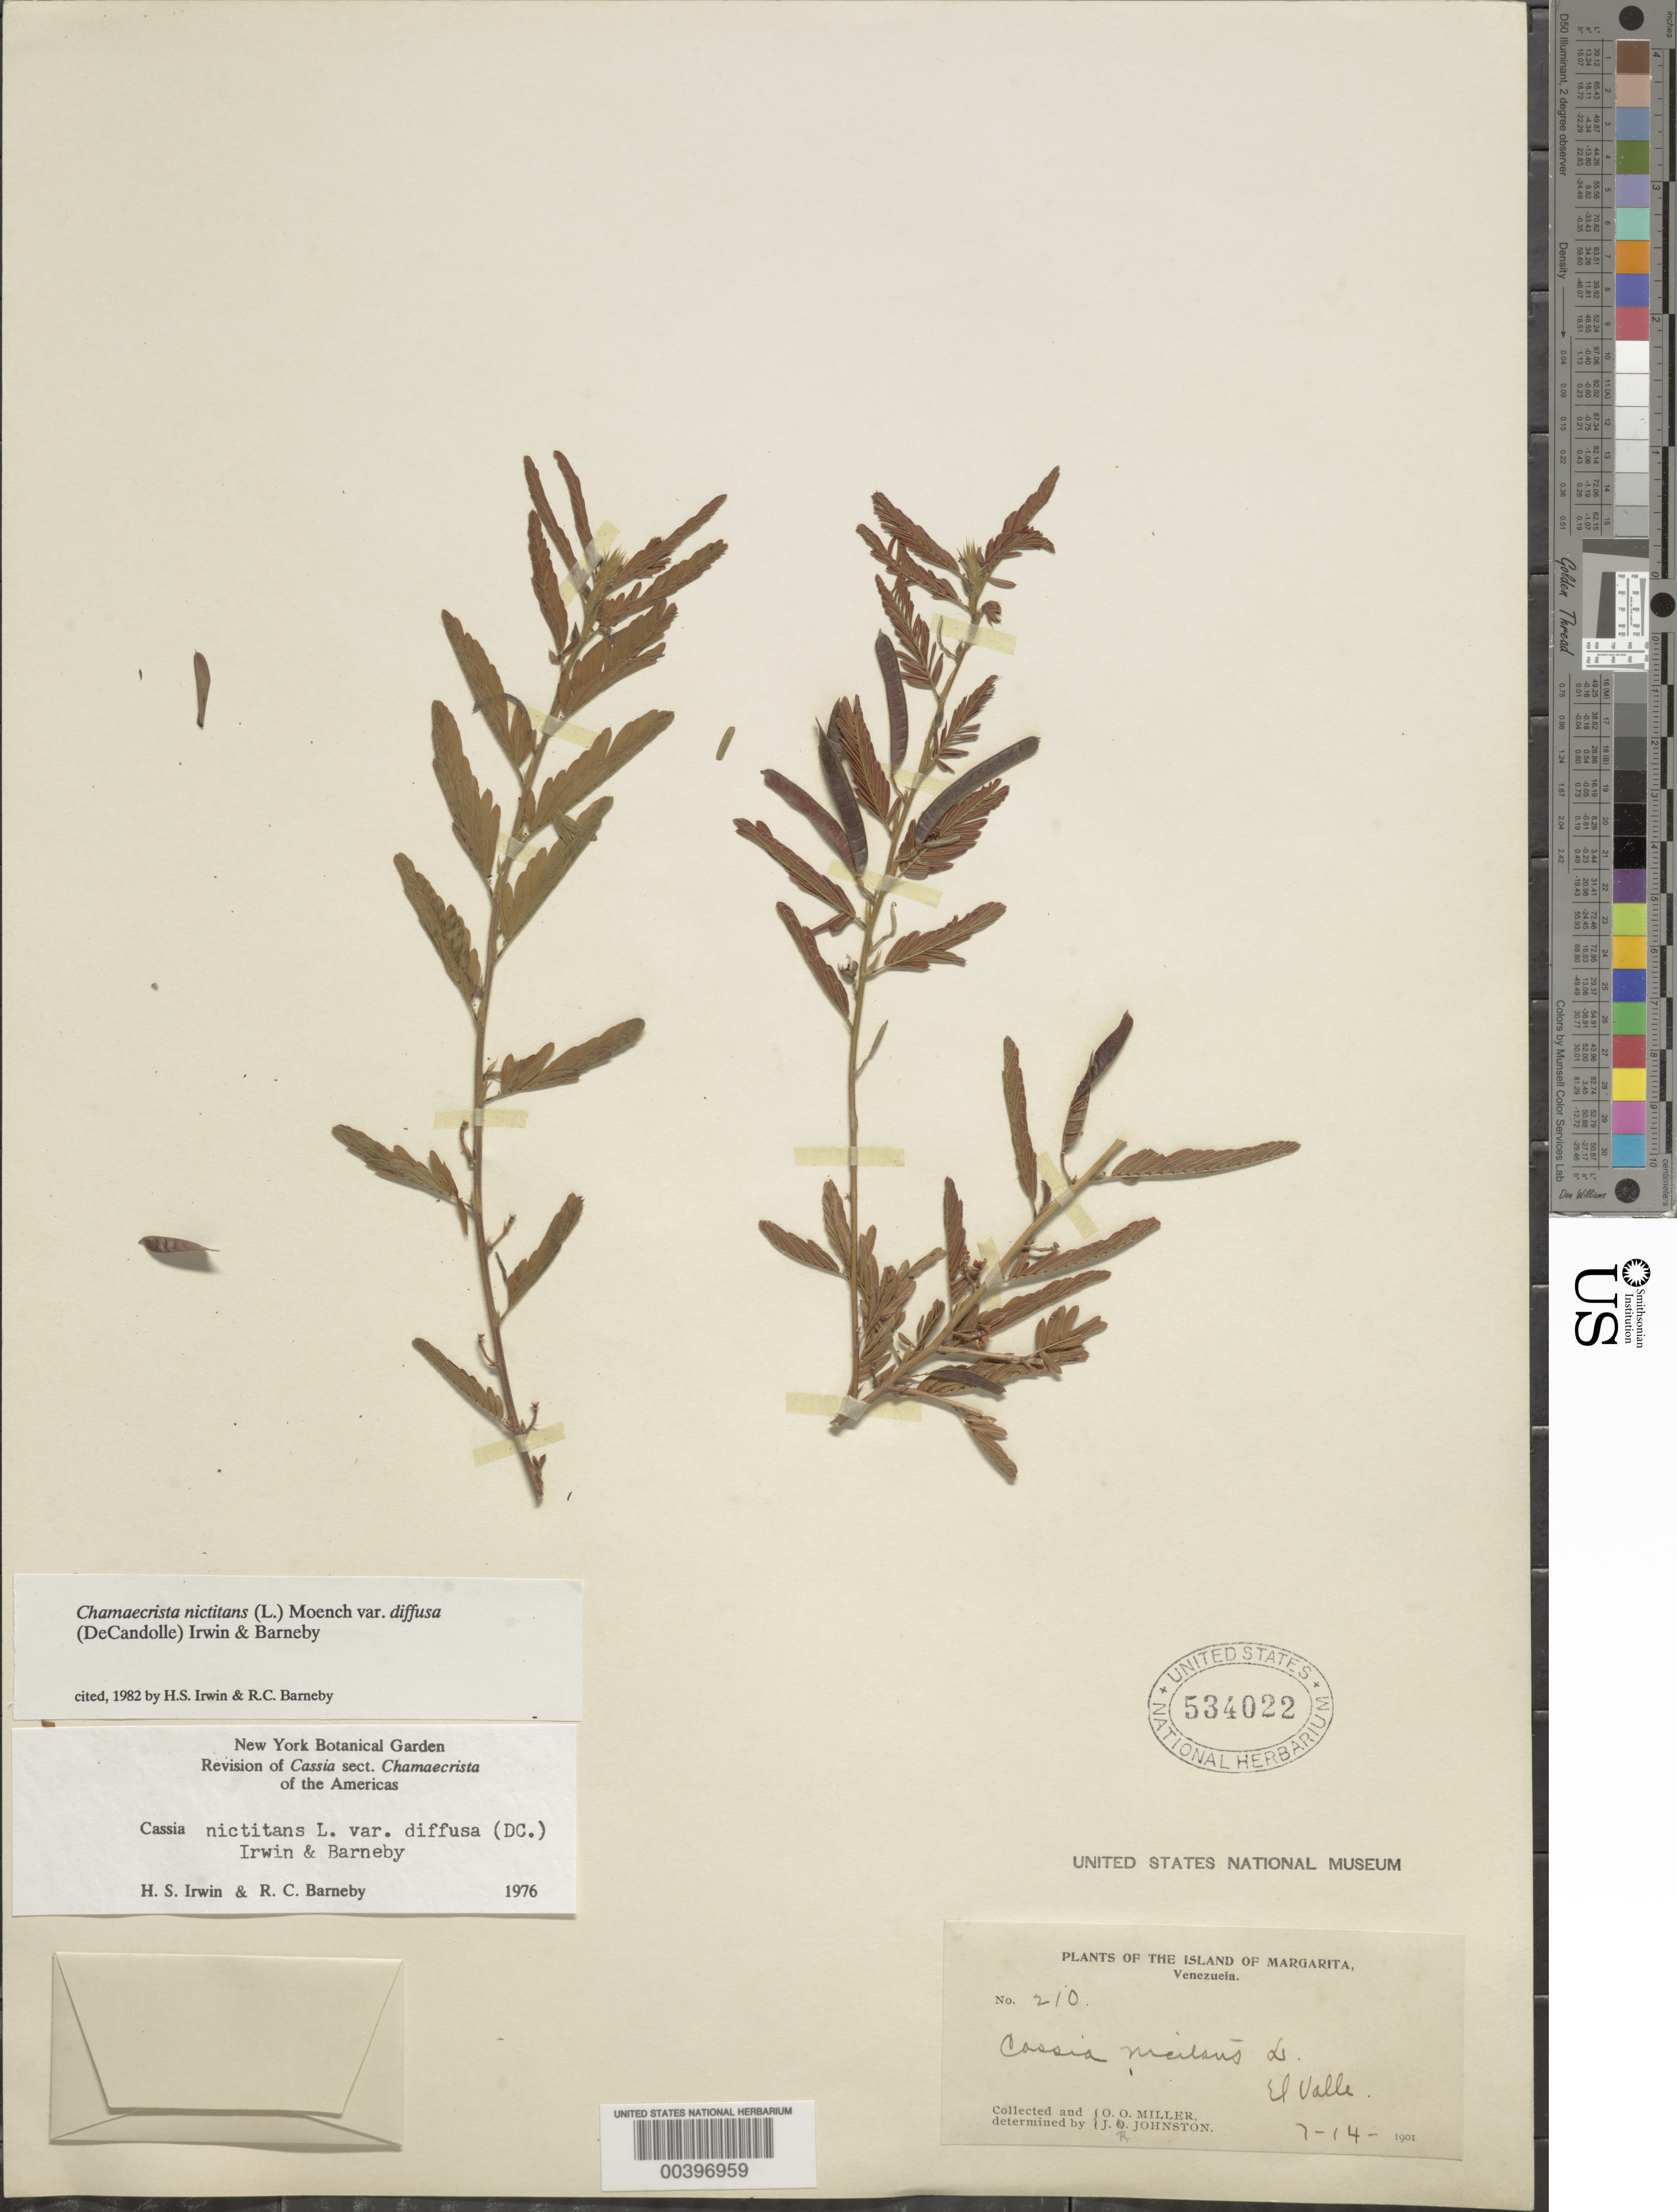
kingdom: Plantae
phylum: Tracheophyta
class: Magnoliopsida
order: Fabales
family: Fabaceae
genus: Chamaecrista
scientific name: Chamaecrista nictitans var. diffusa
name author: (DC.) H.S. Irwin & Barneby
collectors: O. O. Miller & J. Johnston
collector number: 210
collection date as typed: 14 Jul 1901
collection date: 1901-07-14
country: Venezuela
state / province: Nueva Esparta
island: Margarita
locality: Margarita i.; el valle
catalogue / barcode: US 534022